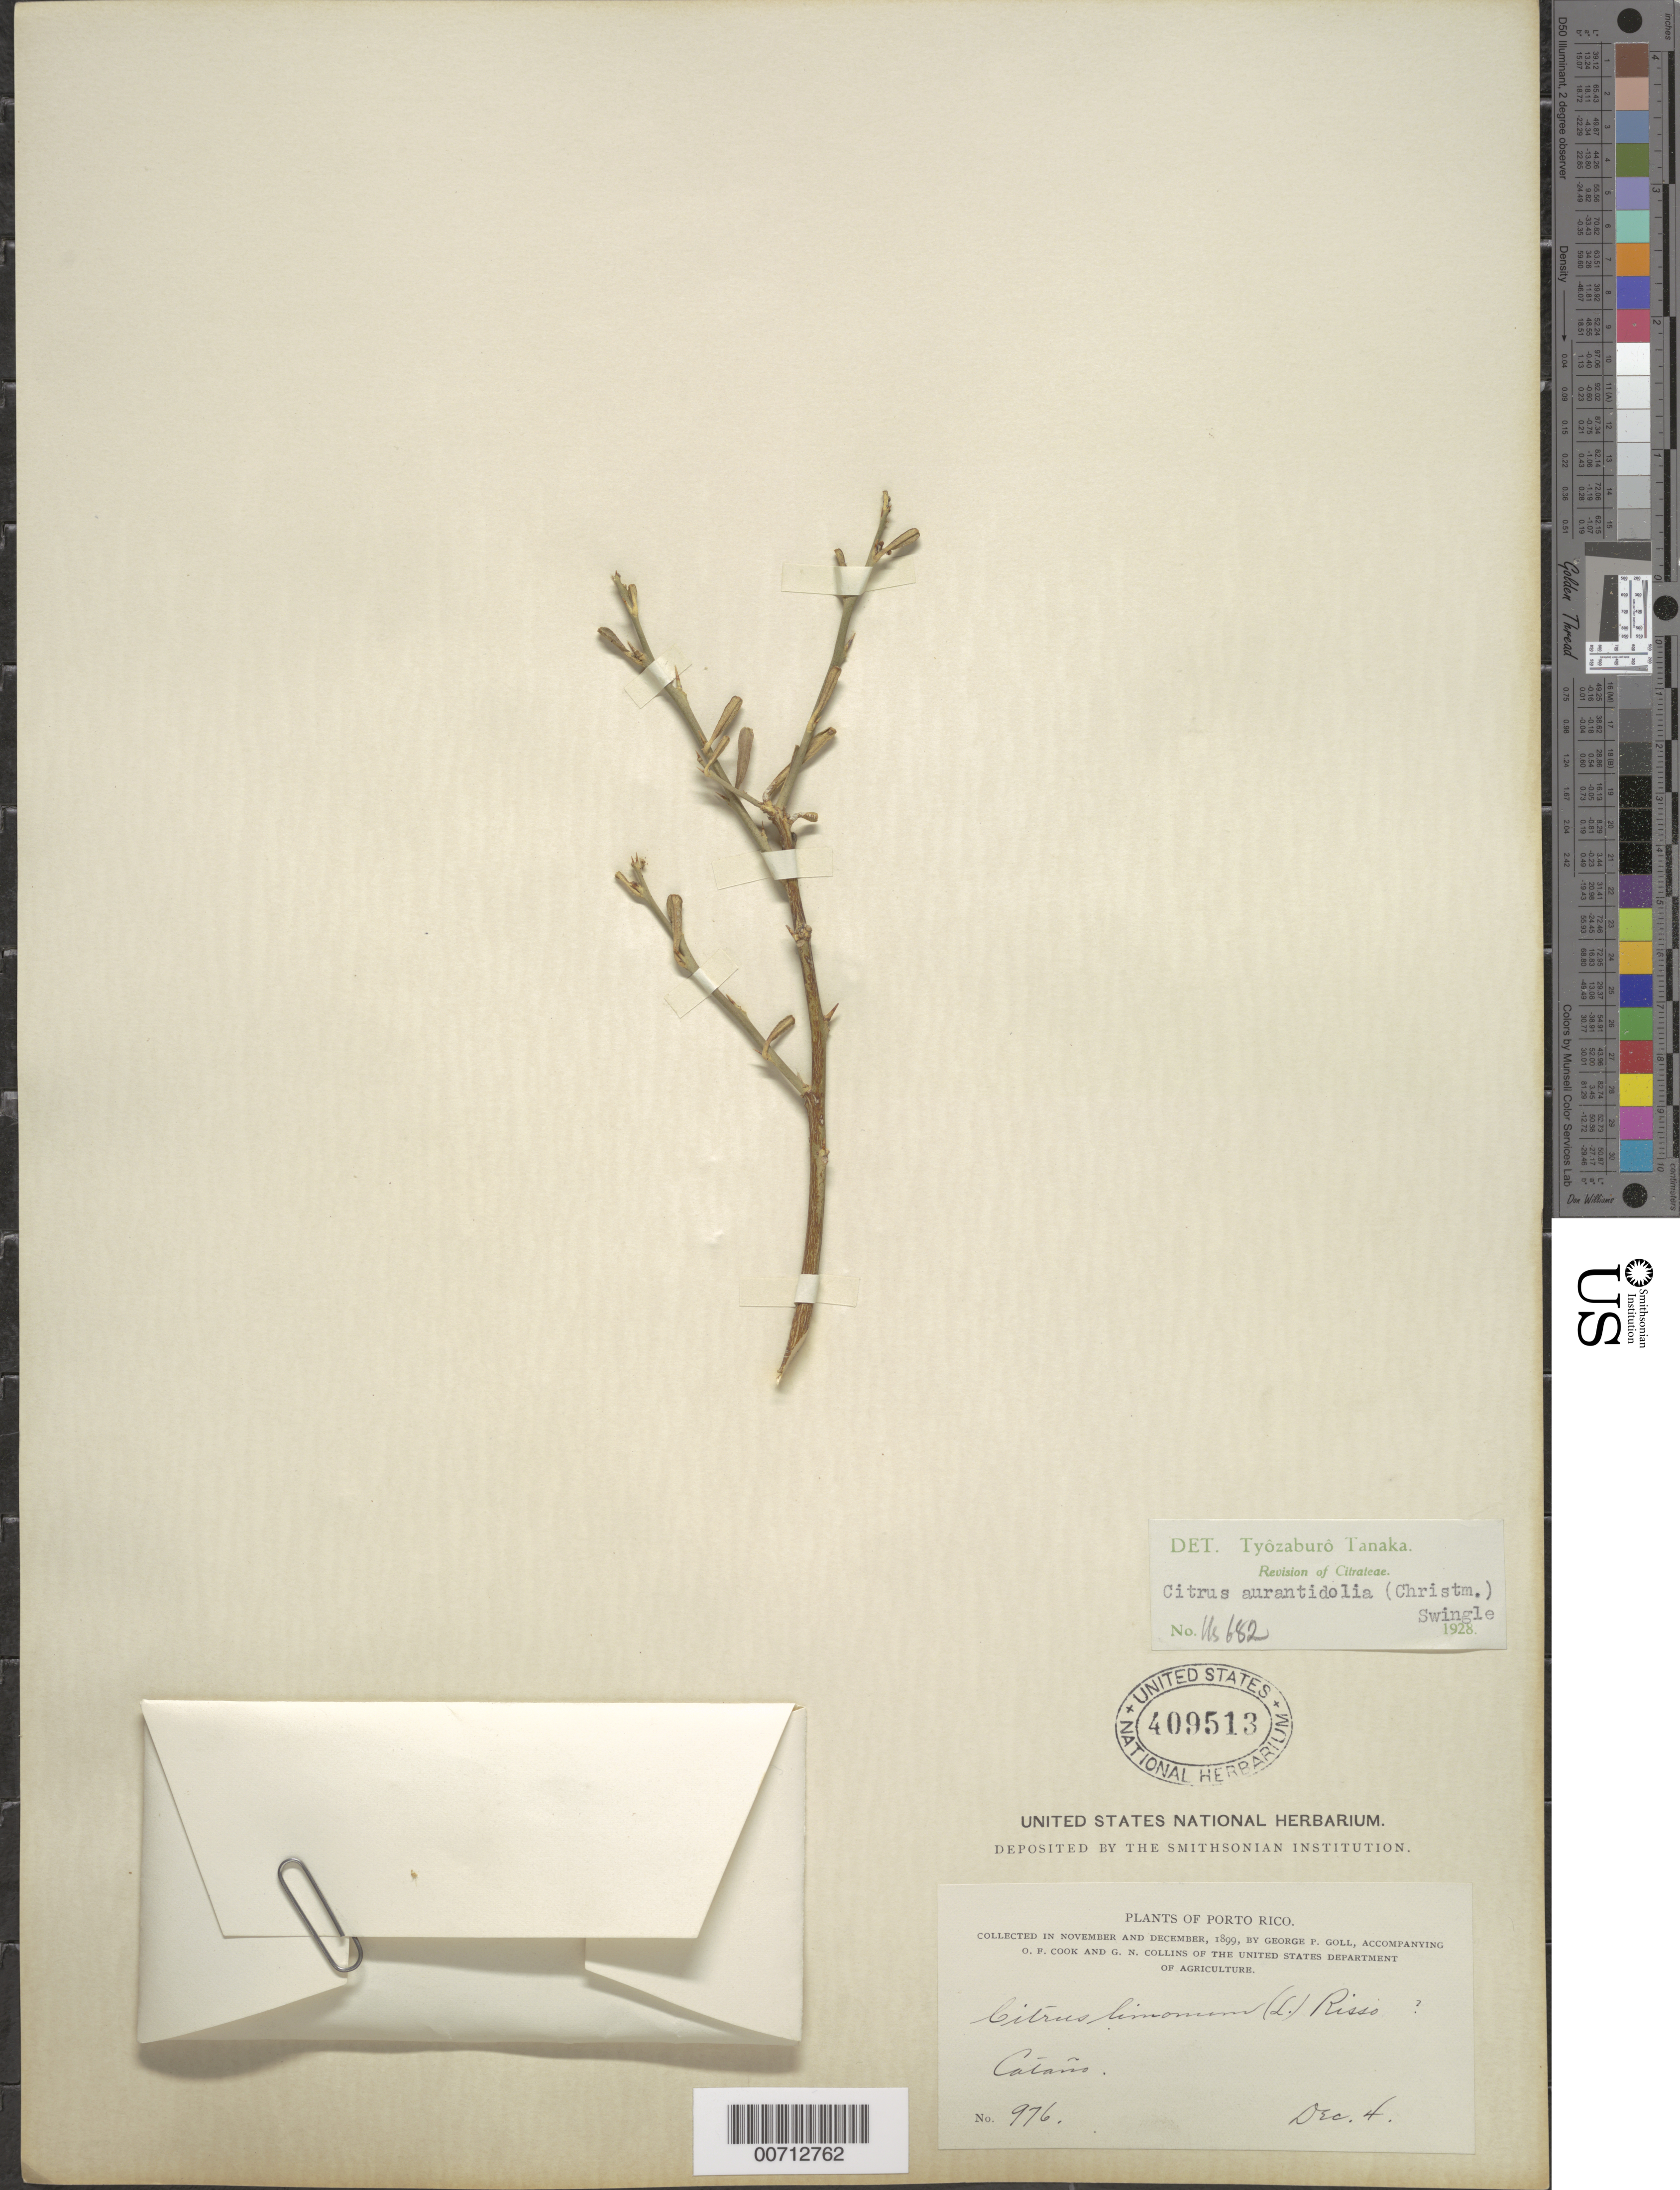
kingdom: Plantae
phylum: Tracheophyta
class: Magnoliopsida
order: Sapindales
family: Rutaceae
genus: Citrus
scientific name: Citrus x aurantifolia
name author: (Christm.) Swingle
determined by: Tanaka, T.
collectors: G. Goll, O. F. Cook & G. Collins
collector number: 976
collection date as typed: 04 Dec 1899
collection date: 1899-12-04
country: Puerto Rico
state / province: Catano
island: Greater Antilles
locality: Catano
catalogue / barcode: US 409513